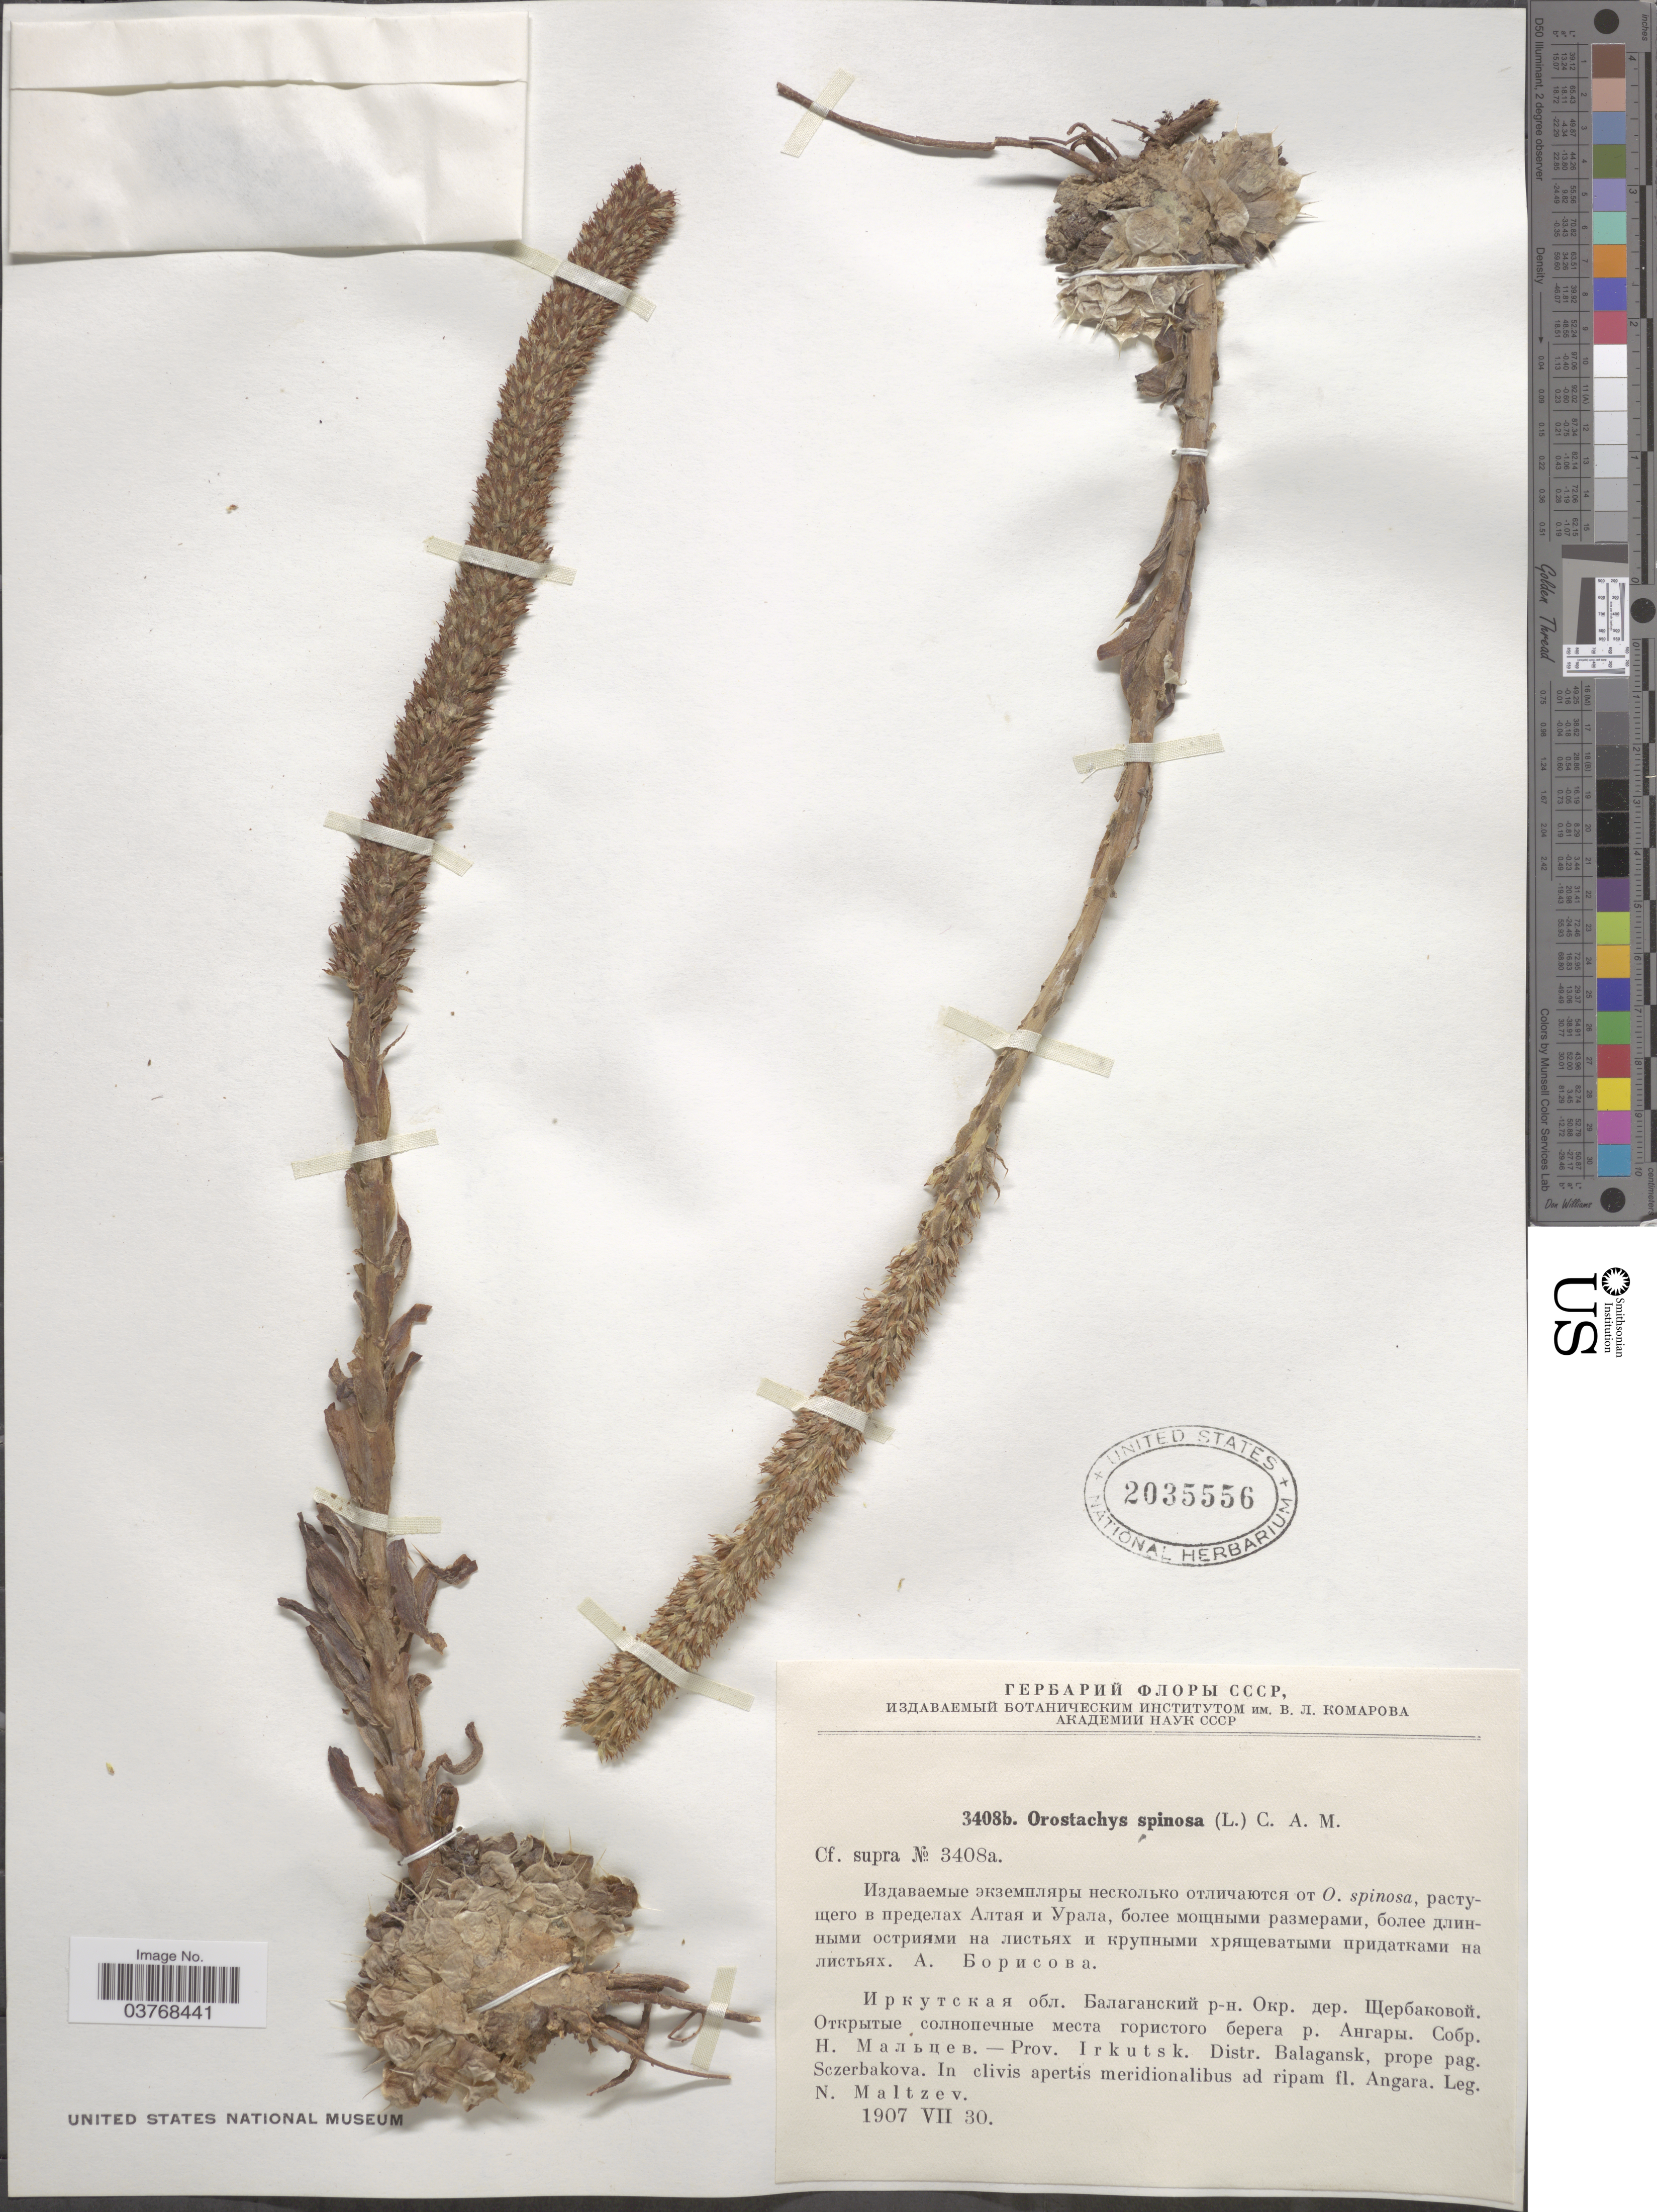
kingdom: Plantae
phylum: Tracheophyta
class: Magnoliopsida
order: Saxifragales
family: Crassulaceae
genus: Orostachys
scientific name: Orostachys spinosa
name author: (L.) Sweet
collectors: N. Maltzev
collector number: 3408b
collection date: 1907-07-30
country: Russian Federation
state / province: Irkutsk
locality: Distr. Balagansk, prope pag. Sezerbakova. In clivis apertis meridionalibus ad ripam fl. Angara.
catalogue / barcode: US 2035556